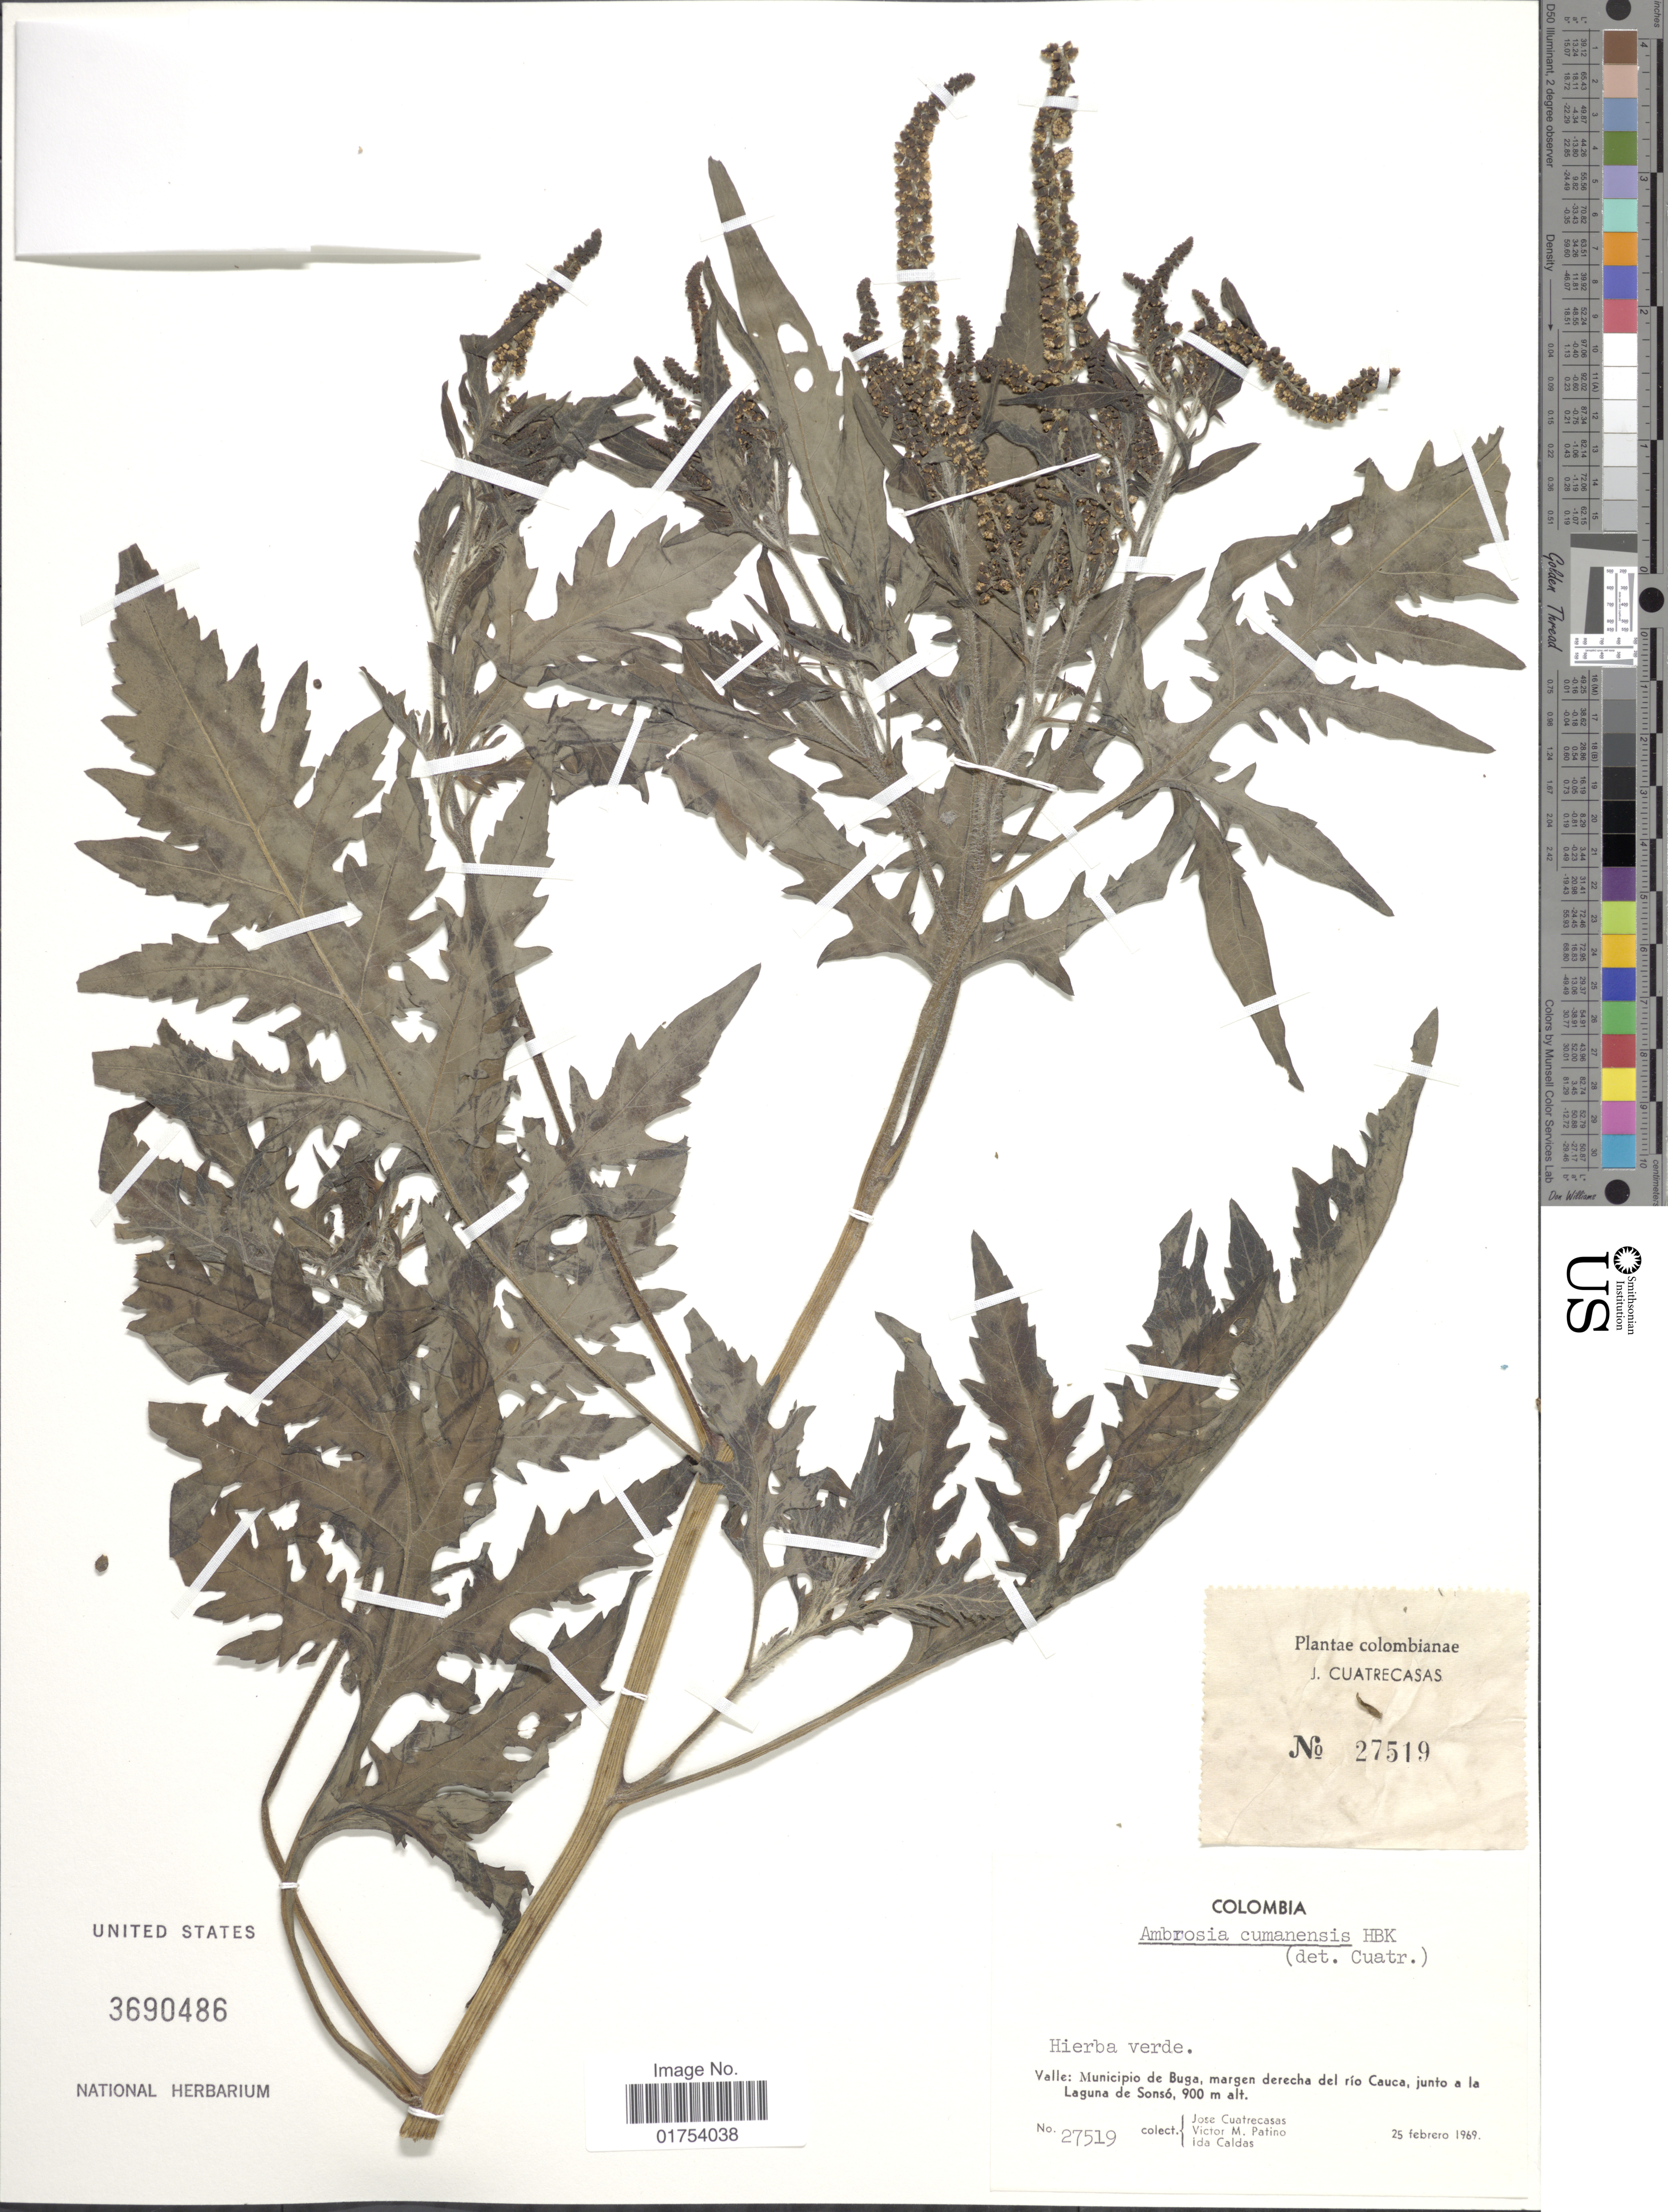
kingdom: Plantae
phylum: Tracheophyta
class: Magnoliopsida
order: Asterales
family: Asteraceae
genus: Ambrosia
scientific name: Ambrosia peruviana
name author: Willd.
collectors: J. Cuatrecasas, V. M. Patiño & I. Caldas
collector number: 27519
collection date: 1969-02-25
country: Colombia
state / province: Valle del Cauca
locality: Valle: Municipio de Buga, margen derecha del rio Cauca, junto a la Laguna de Sonso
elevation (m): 900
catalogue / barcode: US 3690486